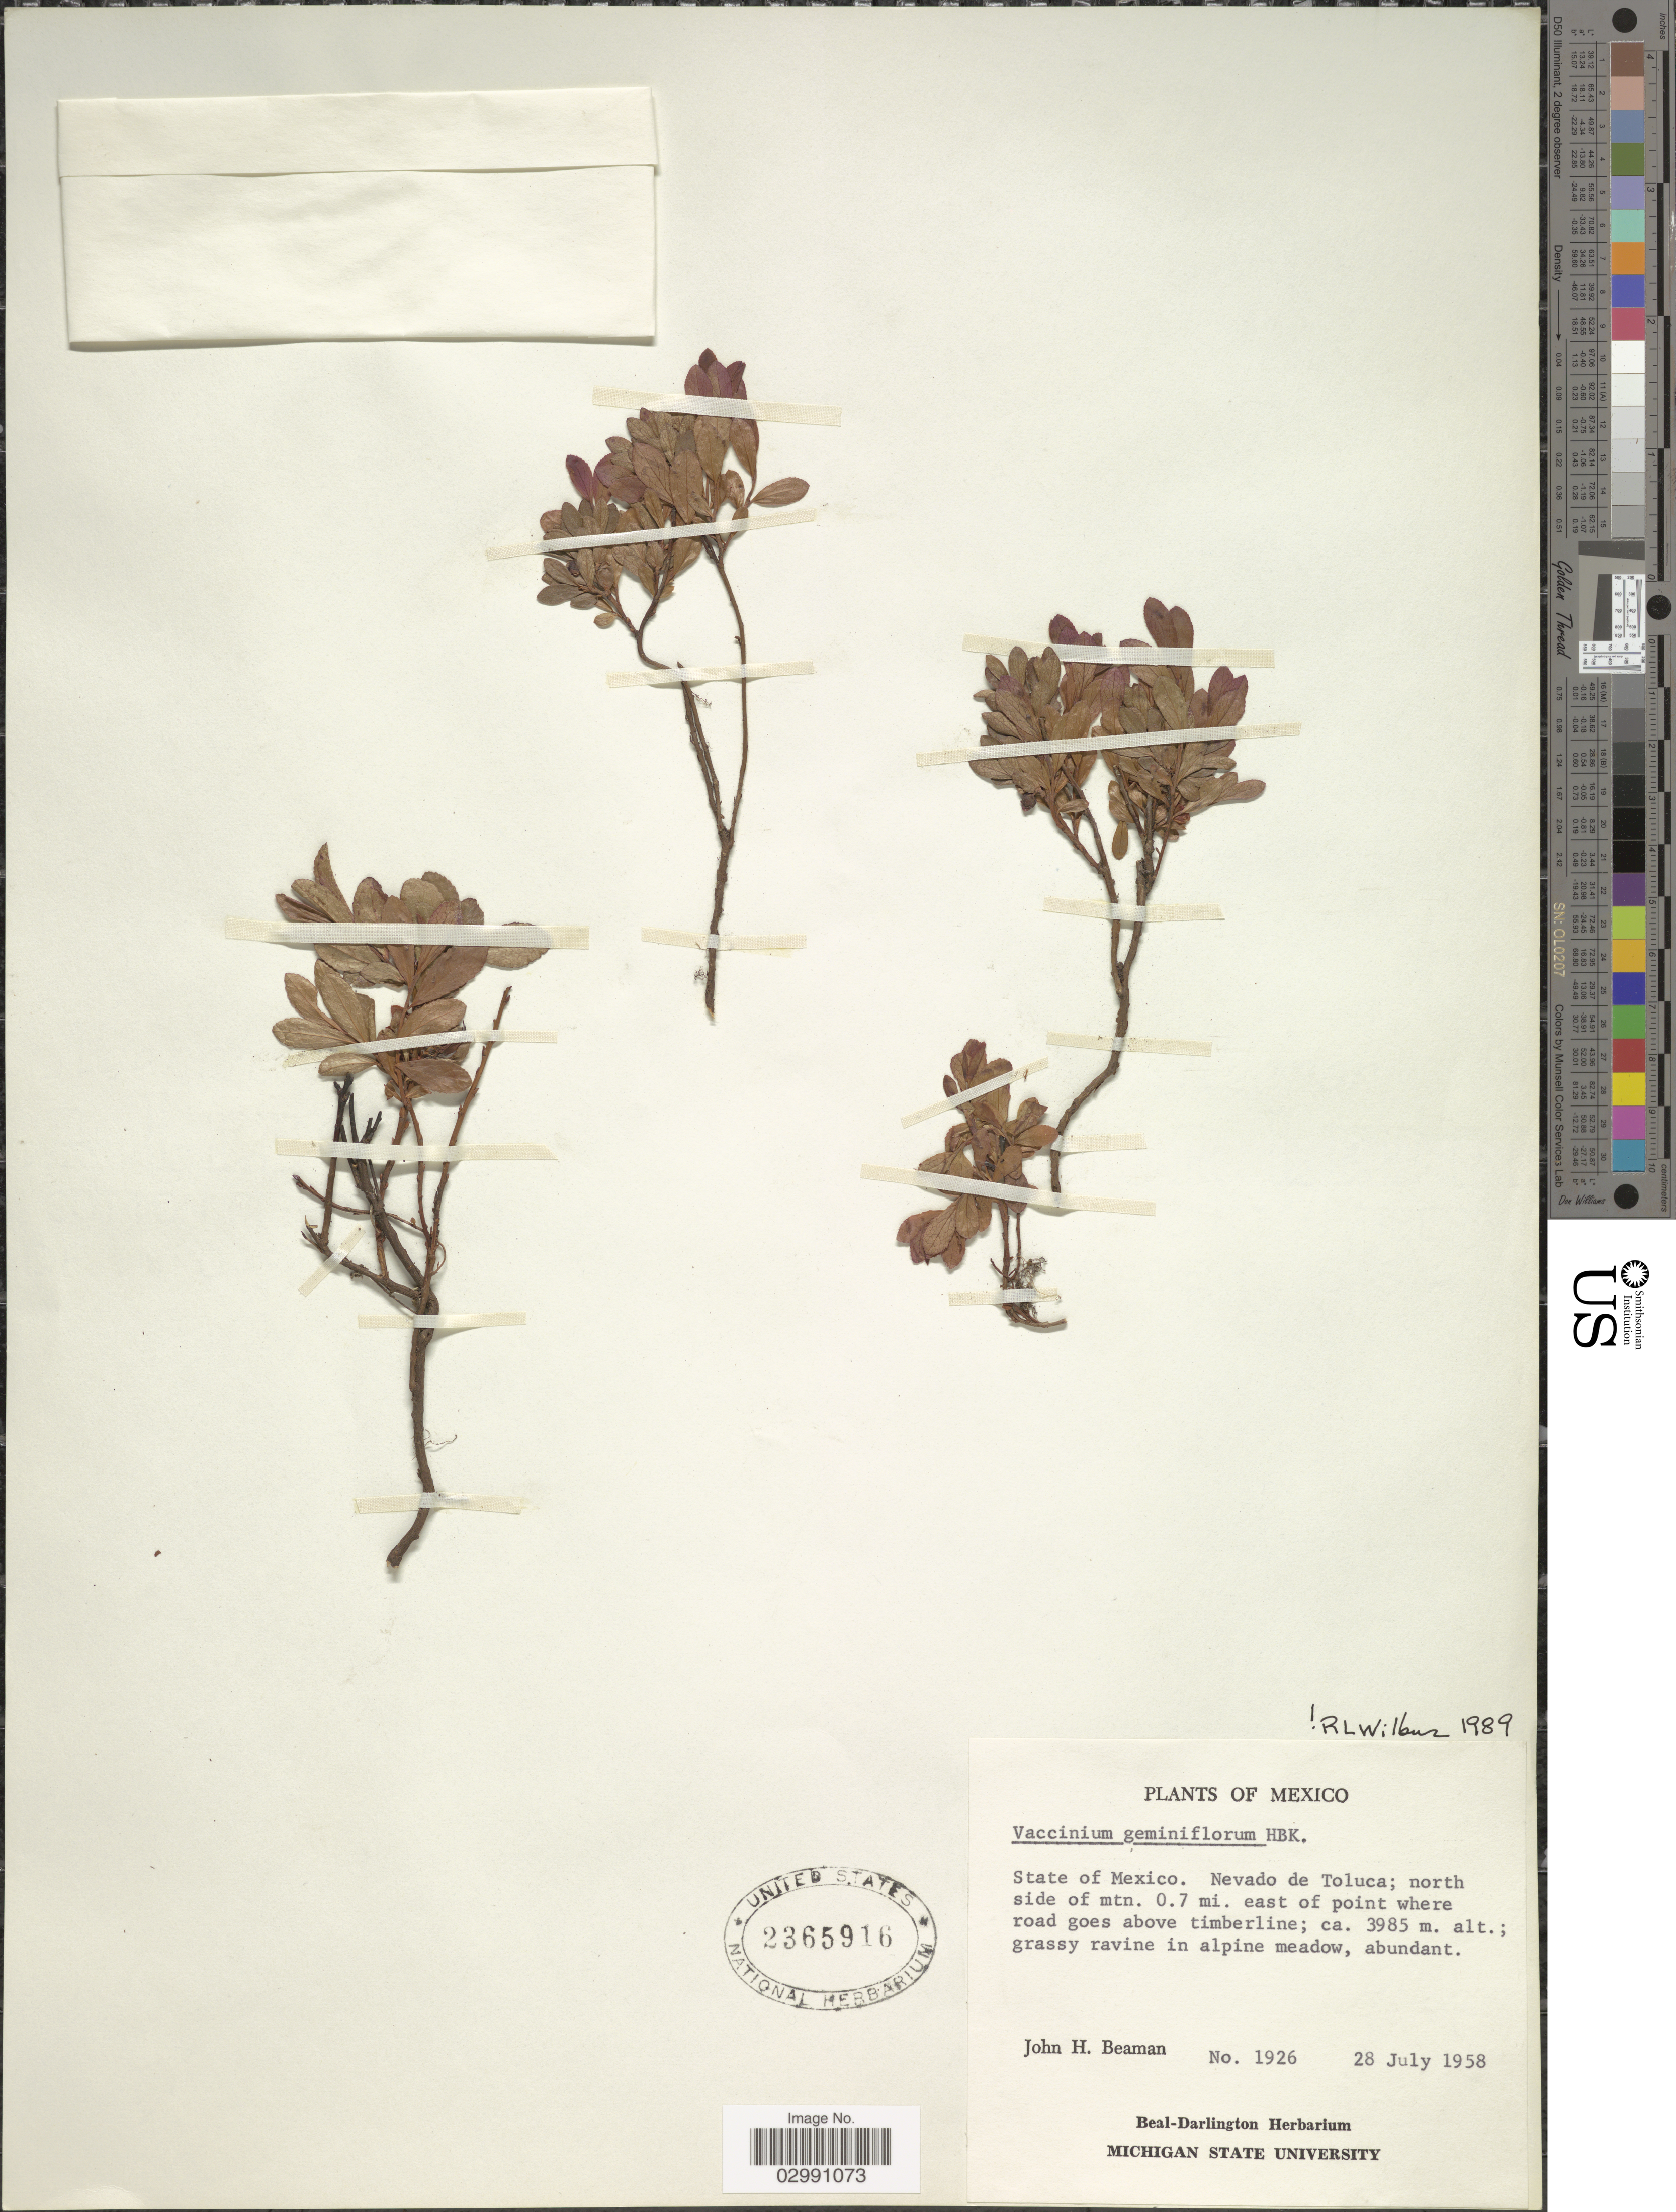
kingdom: Plantae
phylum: Tracheophyta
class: Magnoliopsida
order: Ericales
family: Ericaceae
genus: Vaccinium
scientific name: Vaccinium geminiflorum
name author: Kunth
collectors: J. H. Beaman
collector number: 1926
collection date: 1958-07-28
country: Mexico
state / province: México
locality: Nevado de Toluca; north side of mtn. 0.7 mi. east of point where road goes above timberline.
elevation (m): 3985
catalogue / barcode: US 2365916